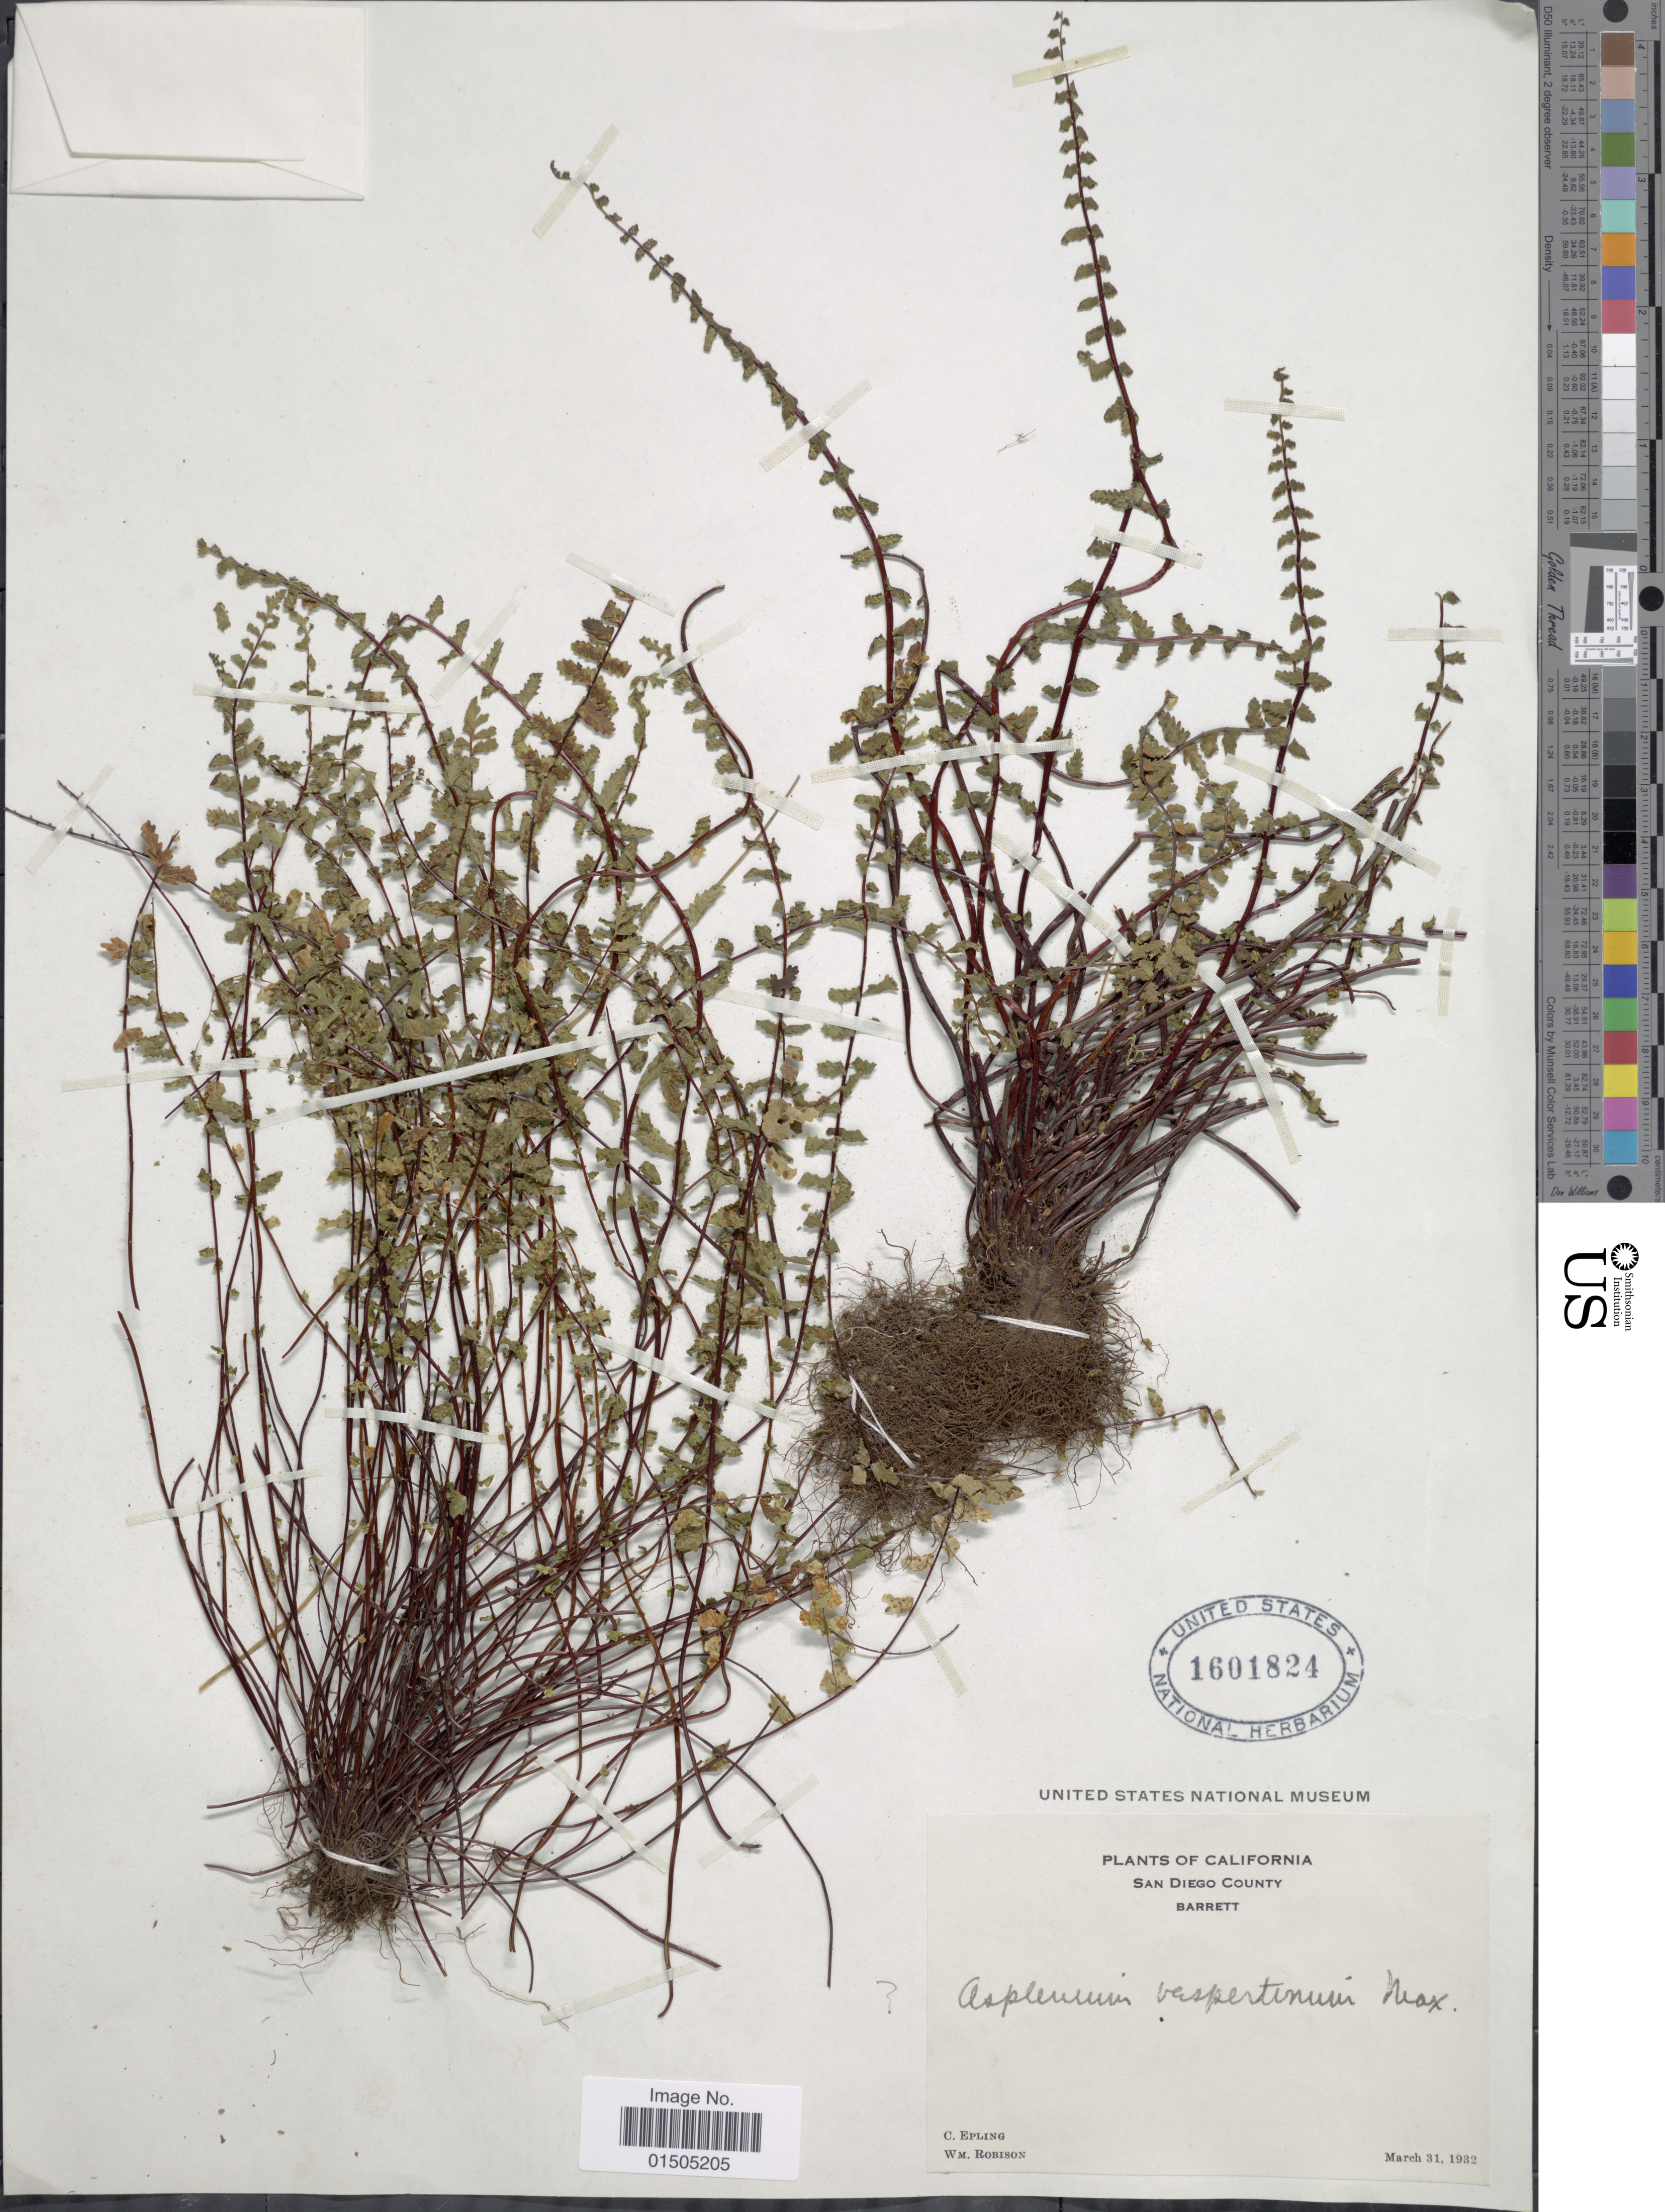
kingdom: Plantae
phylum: Tracheophyta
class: Polypodiopsida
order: Polypodiales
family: Aspleniaceae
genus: Asplenium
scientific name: Asplenium vespertinum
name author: Maxon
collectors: C. C. Epling & W. Robinson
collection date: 1932-03-31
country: United States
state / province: California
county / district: San Diego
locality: San Diego County. Barrett.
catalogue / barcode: US 1601824